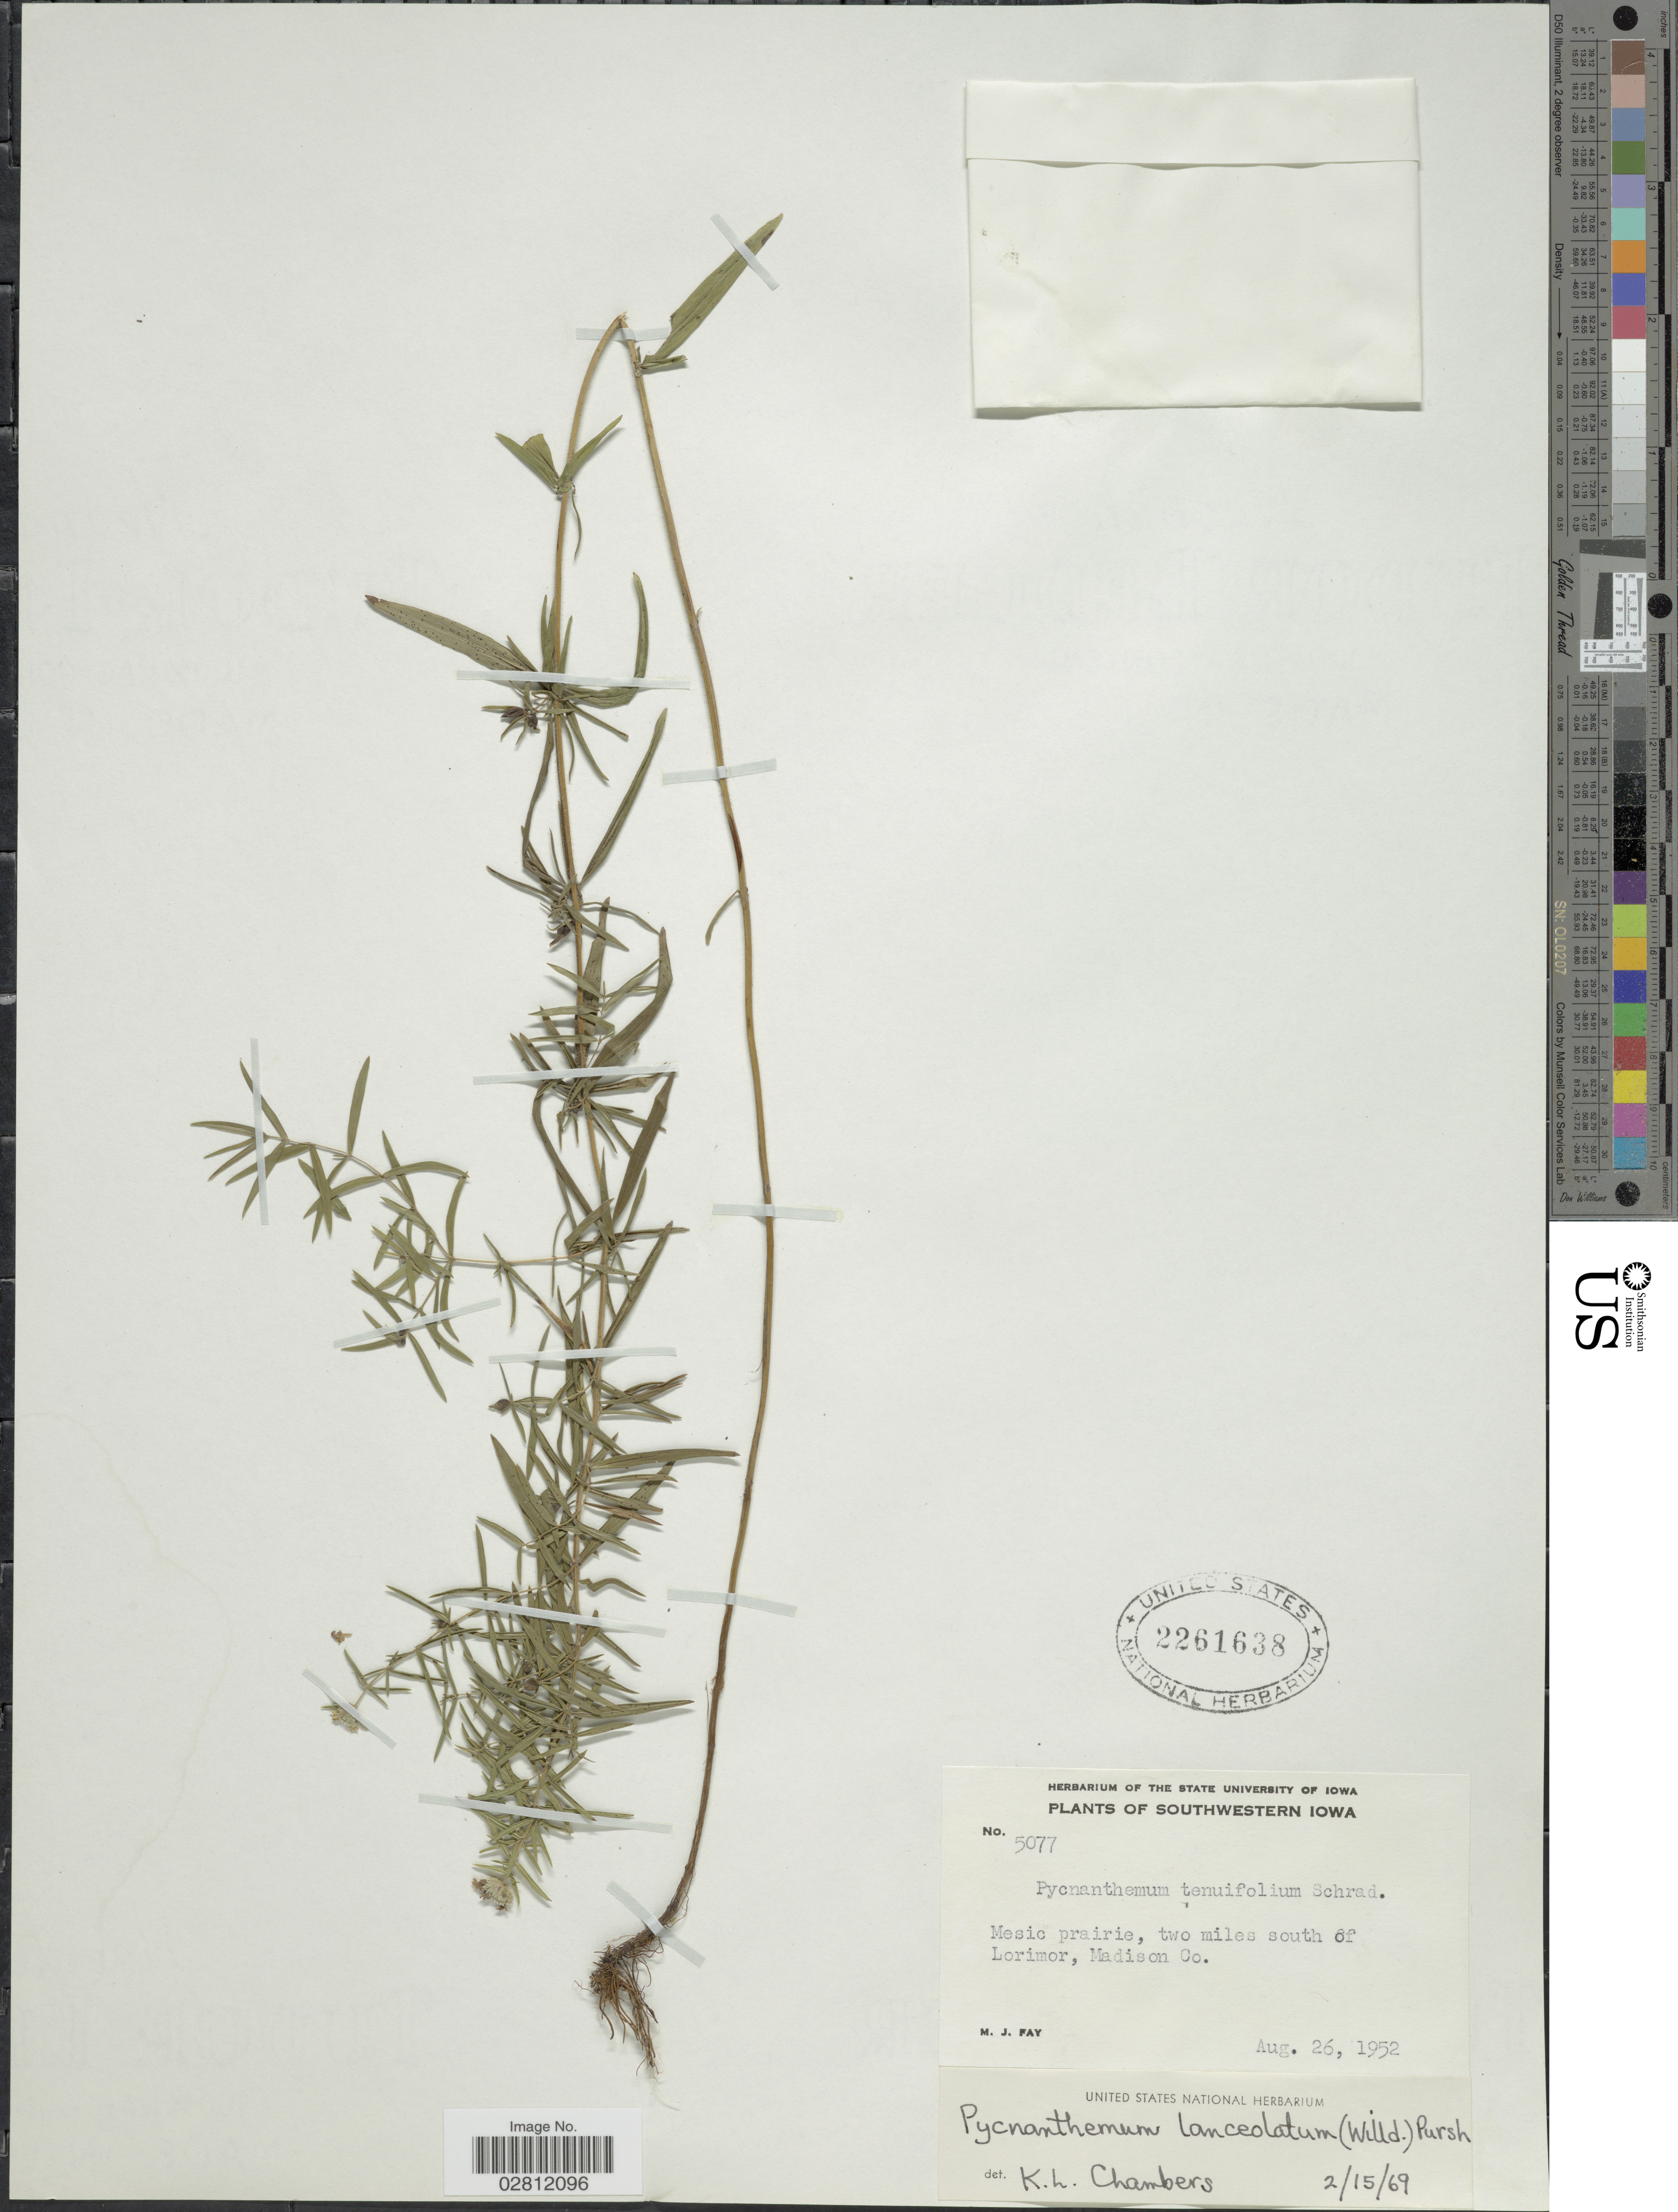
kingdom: Plantae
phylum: Tracheophyta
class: Magnoliopsida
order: Lamiales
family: Lamiaceae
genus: Pycnanthemum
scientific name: Pycnanthemum lanceolatum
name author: (Willd.) Pursh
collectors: M. Fay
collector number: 5077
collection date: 1952-08-26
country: United States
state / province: Iowa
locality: Southwestern Iowa, Mesic prairie, two miles south of Lorimor, Madison Co.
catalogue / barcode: US 2261638